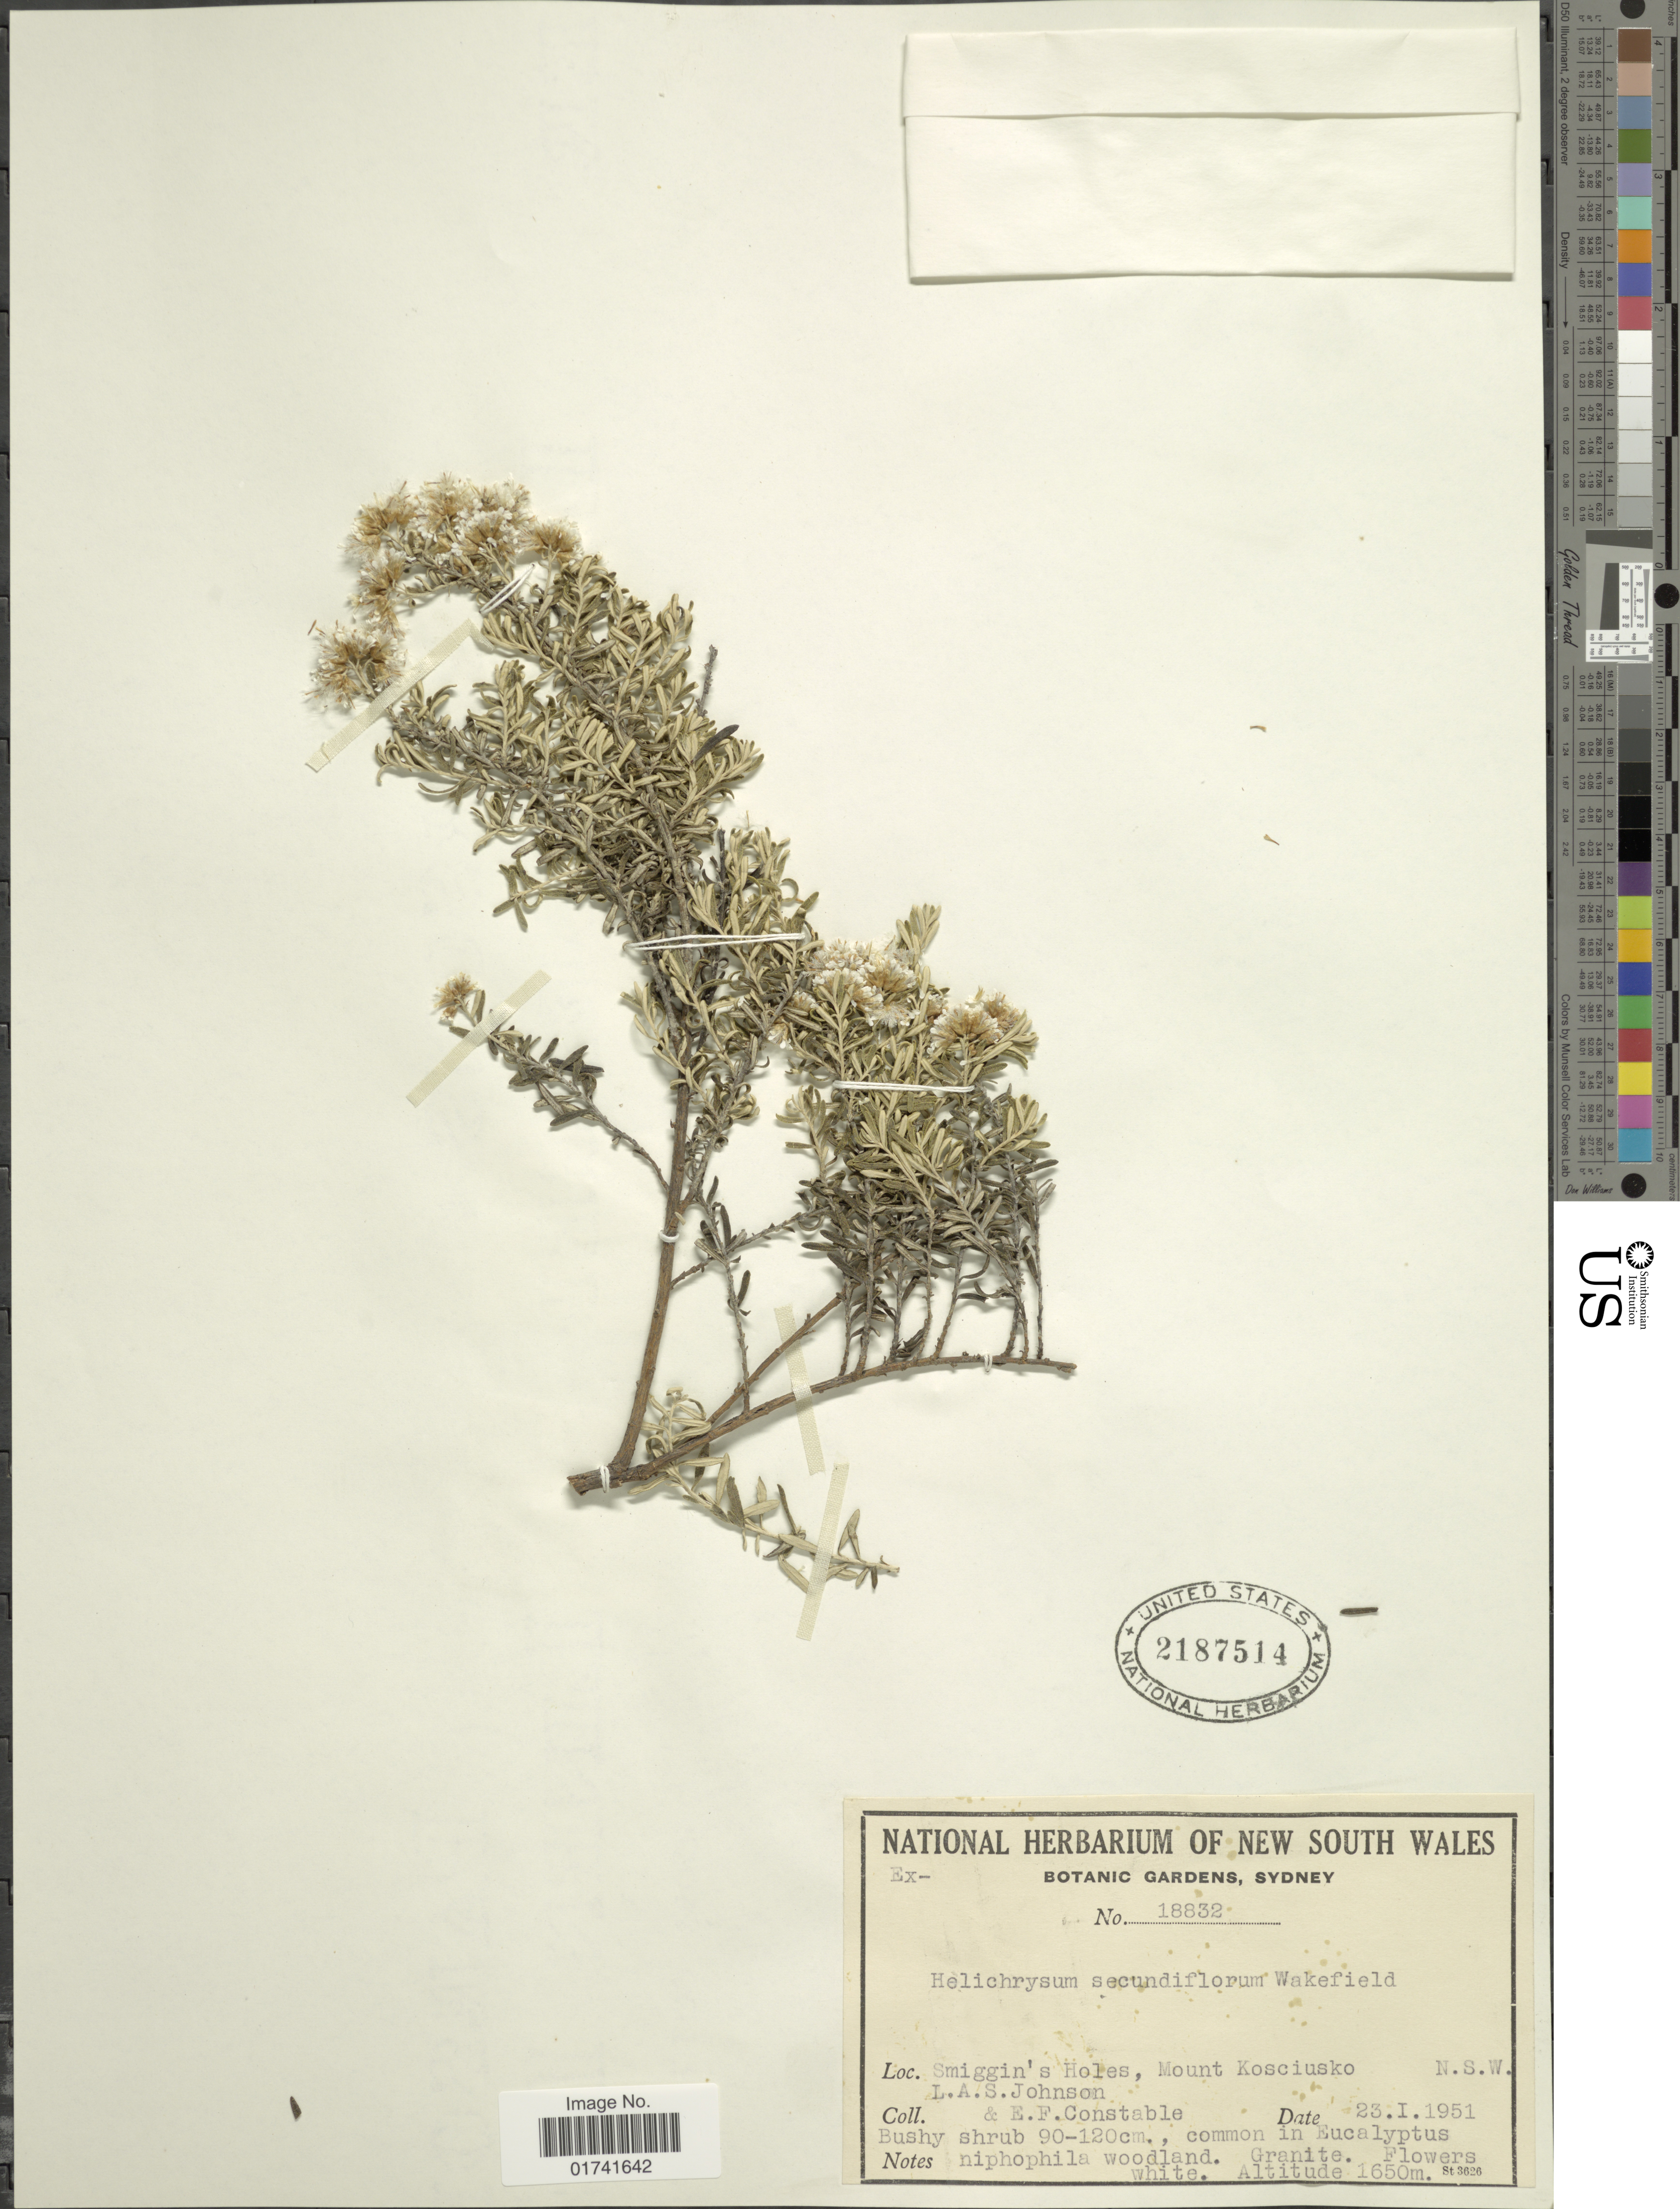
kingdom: Plantae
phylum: Tracheophyta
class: Magnoliopsida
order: Asterales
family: Asteraceae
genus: Ozothamnus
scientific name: Ozothamnus secundiflorus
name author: (N.A. Wakef.) C. Jeffrey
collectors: L. A. S. Johnson & E. F. Constable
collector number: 18832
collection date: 1951-01-23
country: Australia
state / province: New South Wales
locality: Smiggin;s Holes, Mount Kosciusko.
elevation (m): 1650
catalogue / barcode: US 2187514